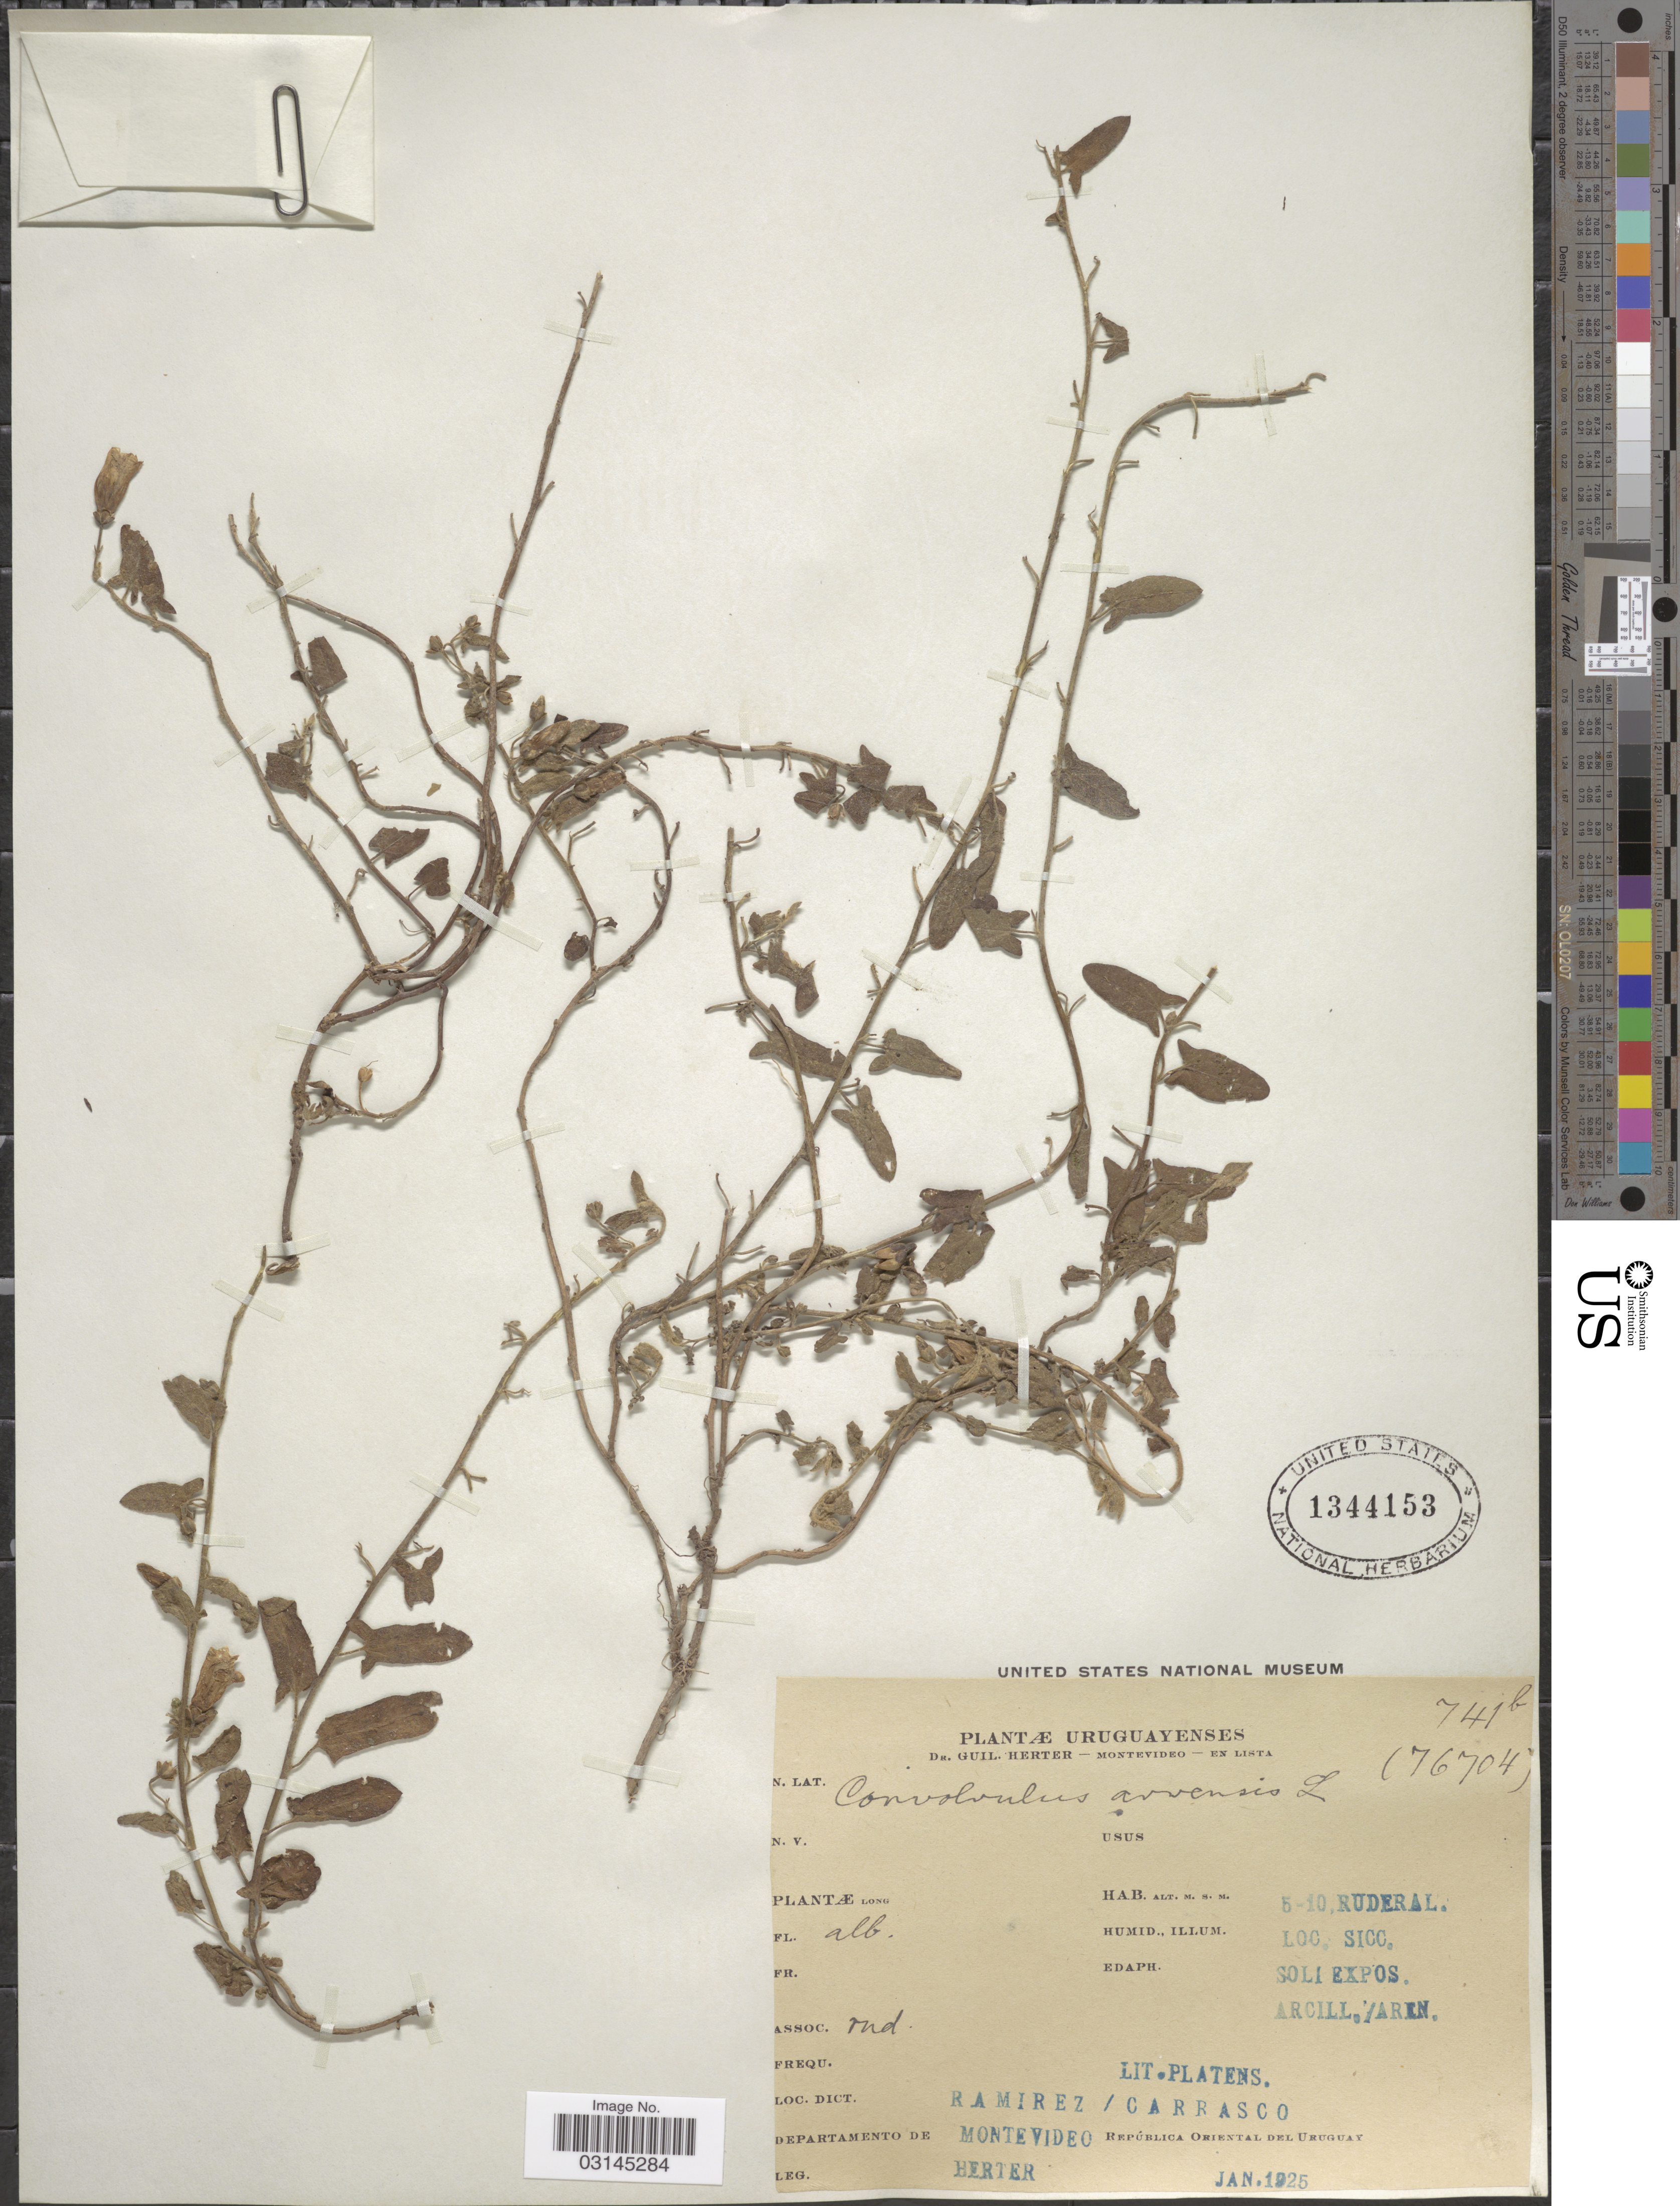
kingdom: Plantae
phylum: Tracheophyta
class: Magnoliopsida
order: Solanales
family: Convolvulaceae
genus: Convolvulus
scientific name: Convolvulus arvensis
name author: L.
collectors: G. Herter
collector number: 741b/76704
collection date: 1925-01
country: Uruguay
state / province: Montevideo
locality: Ramirez/ Carrasco, Departamento de Montevideo, República Oriental Del Uruguay.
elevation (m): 5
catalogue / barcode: US 1344153